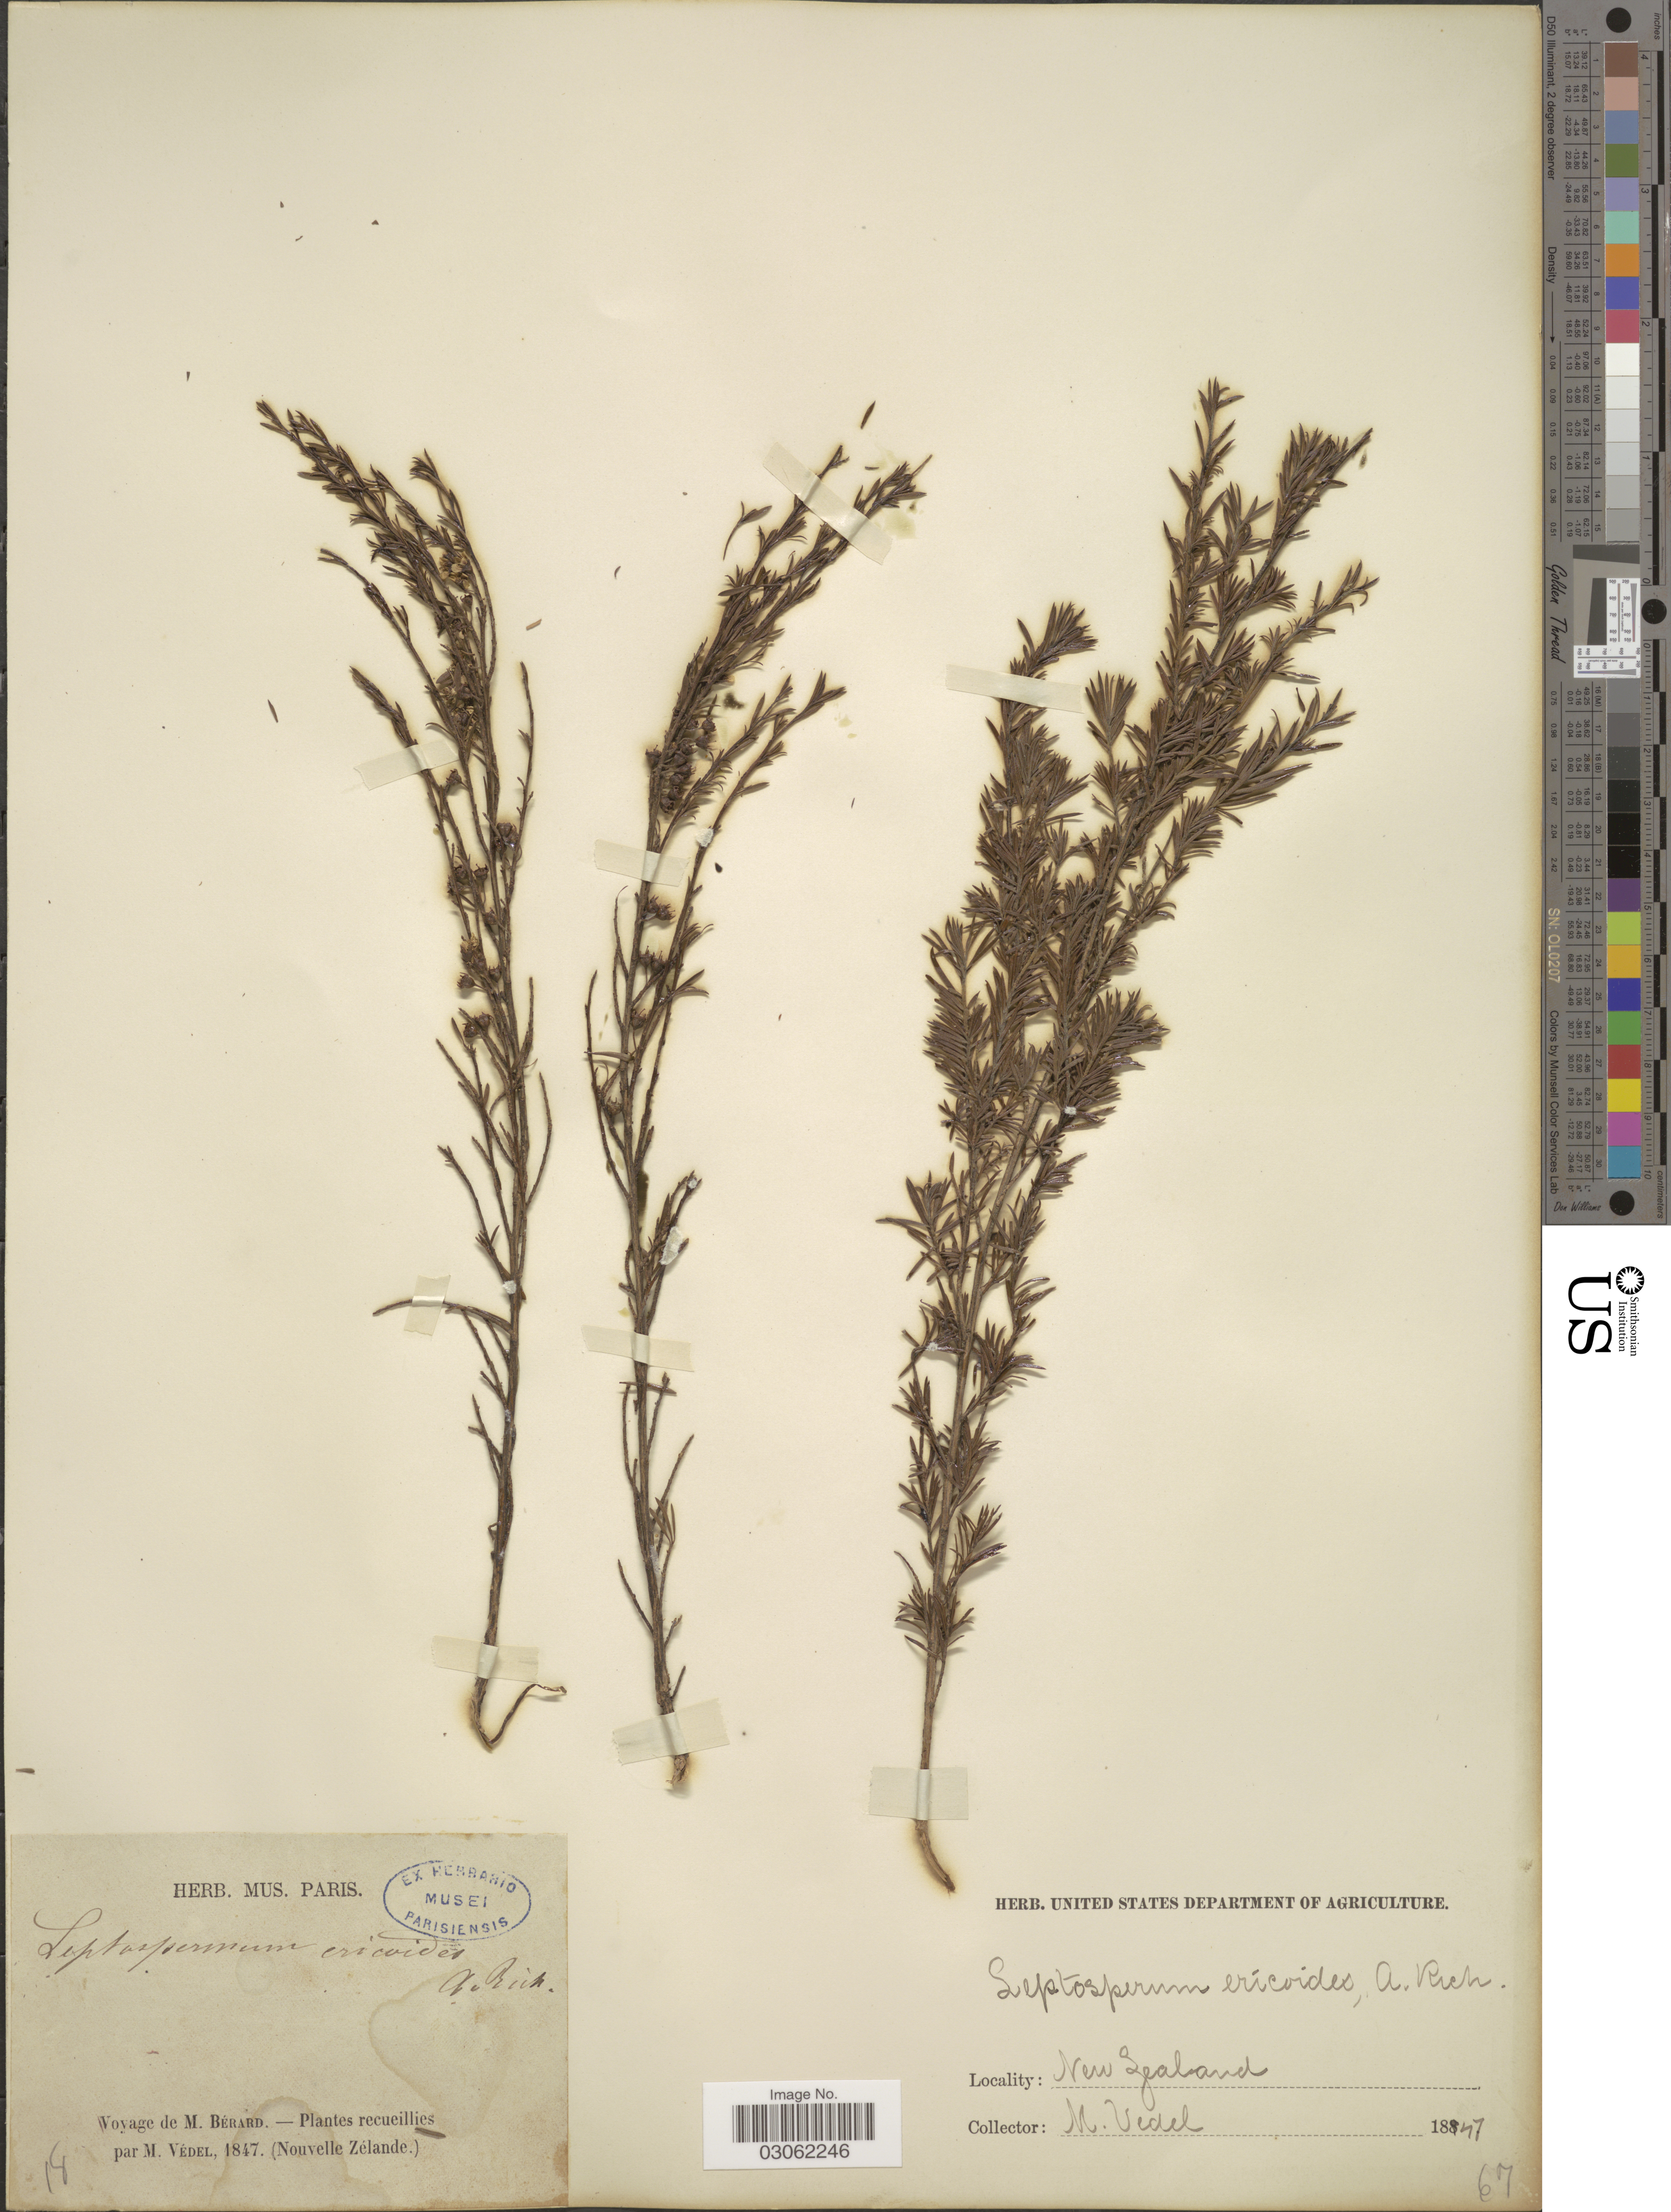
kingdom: Plantae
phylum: Tracheophyta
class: Magnoliopsida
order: Myrtales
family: Myrtaceae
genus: Kunzea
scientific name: Kunzea sp.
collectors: M. Védel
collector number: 18?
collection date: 1847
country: New Zealand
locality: Nouvelle Zélande.